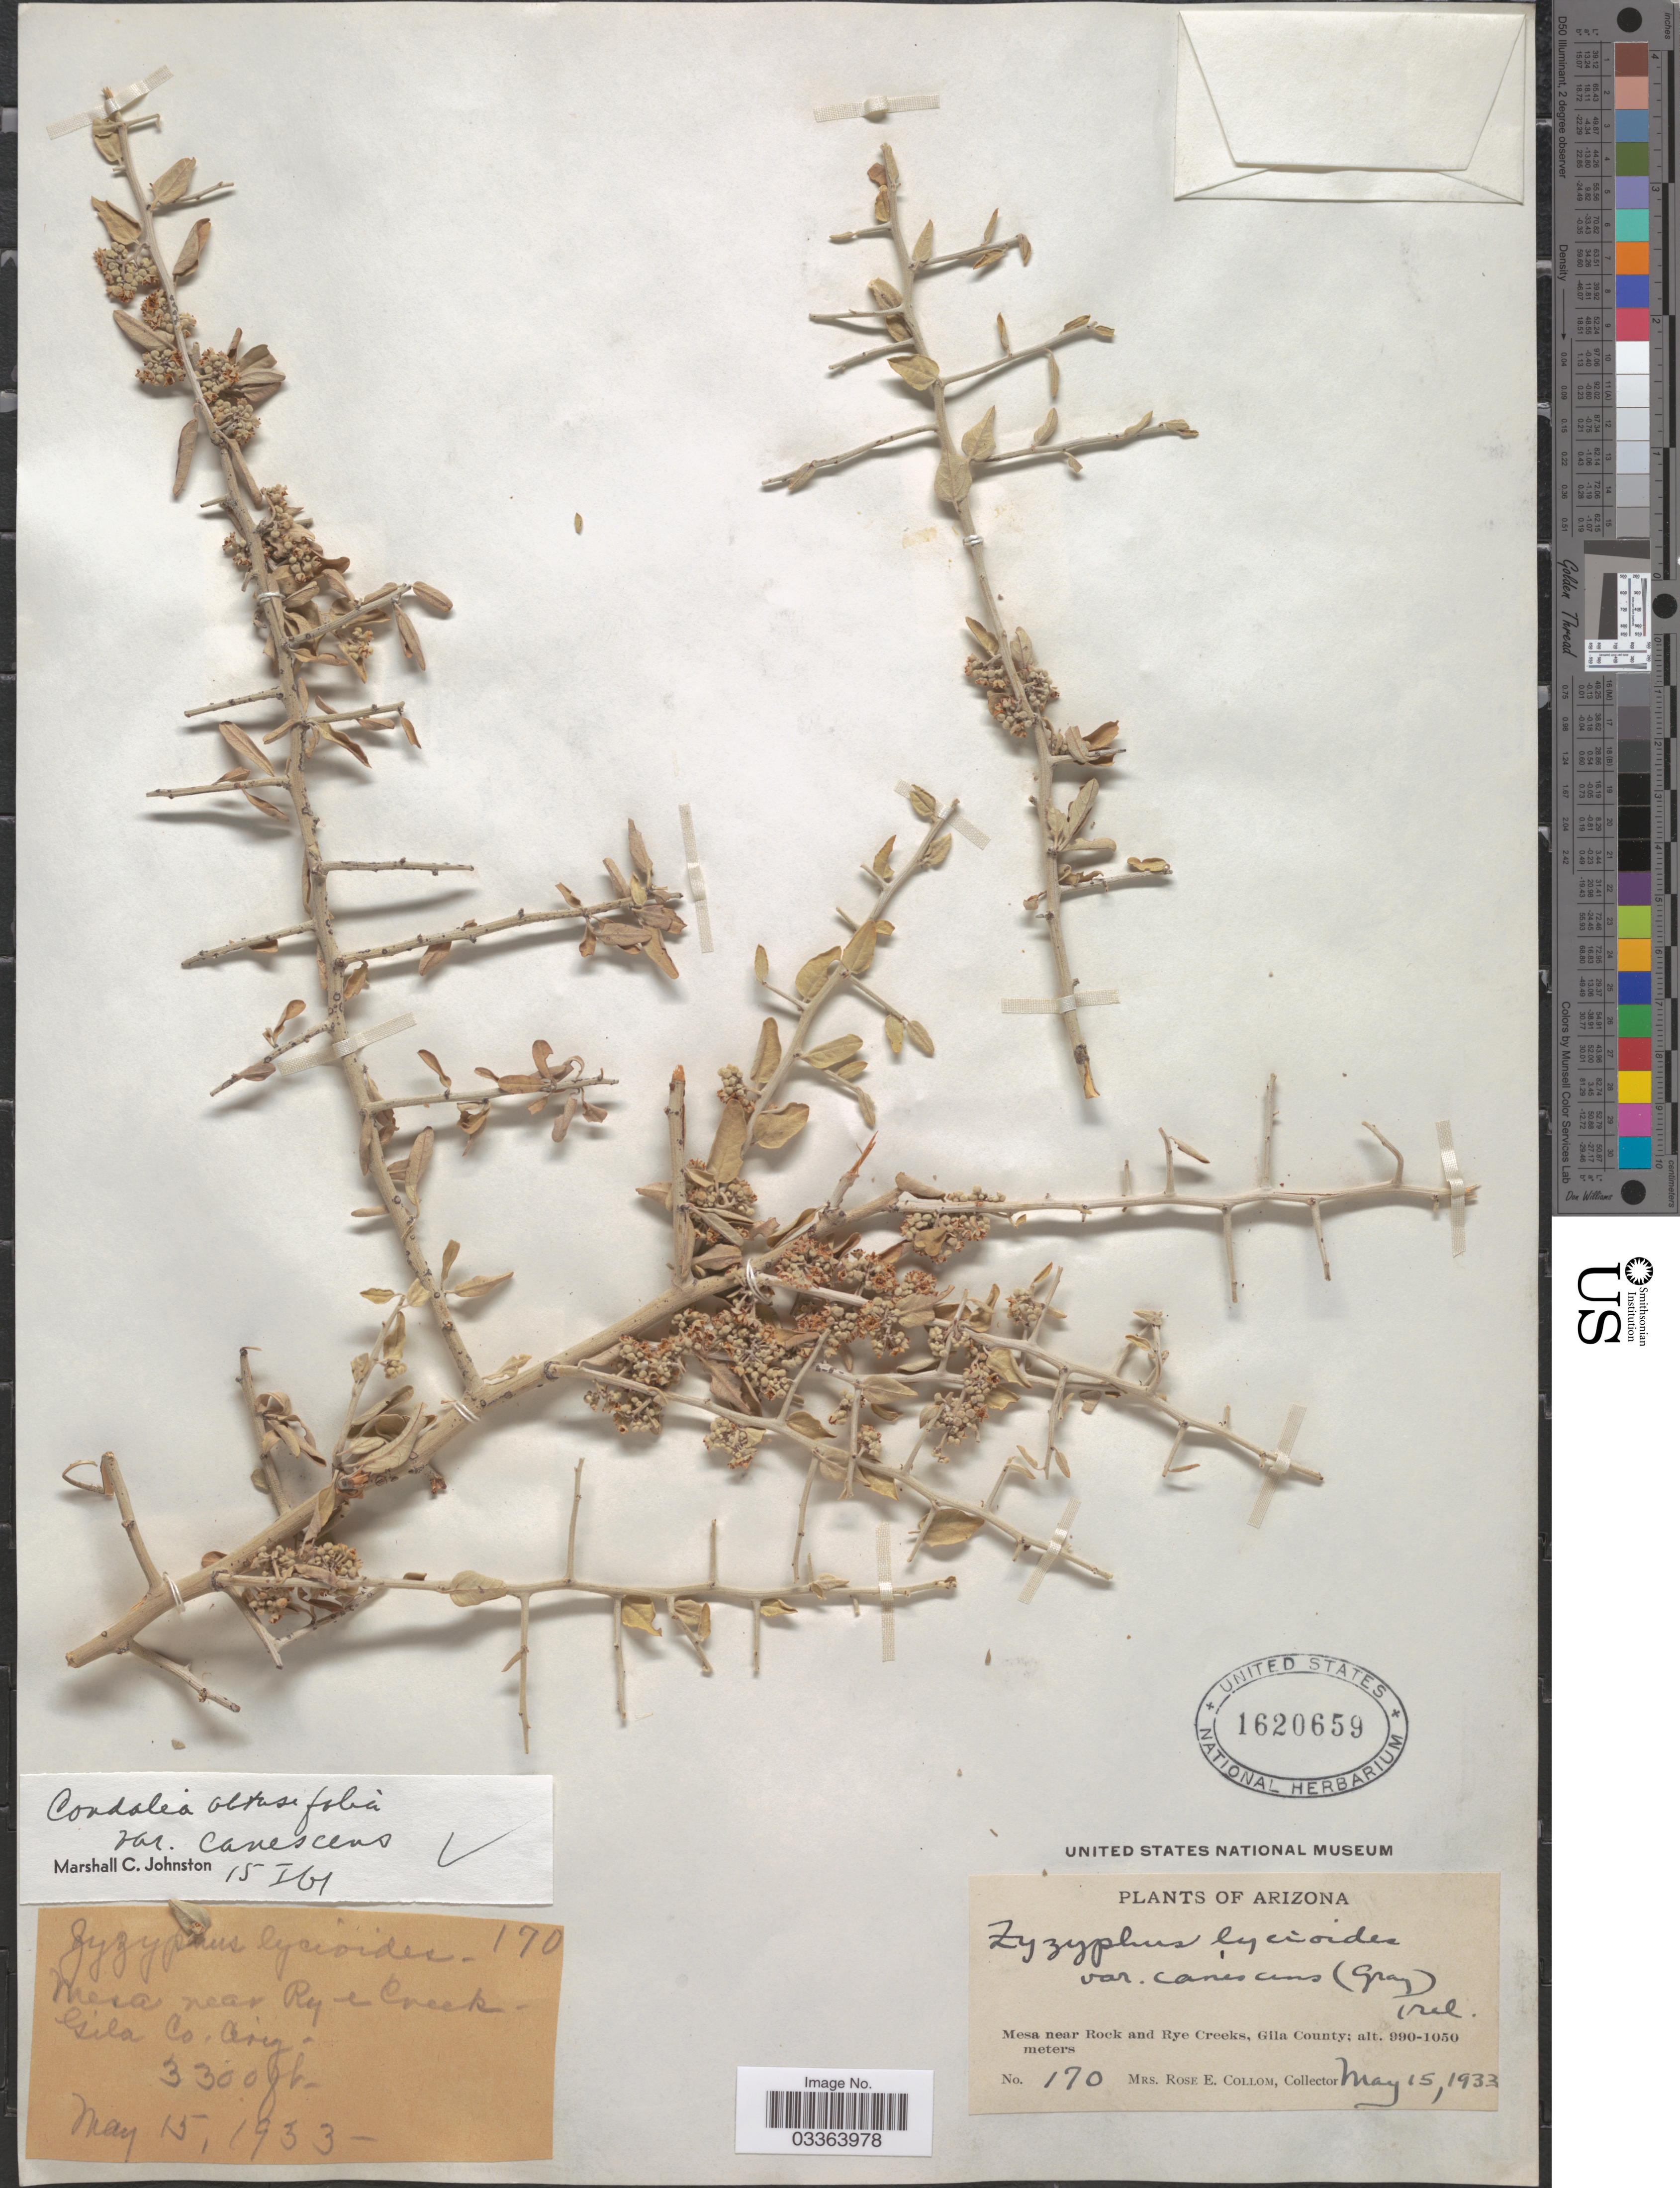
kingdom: Plantae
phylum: Tracheophyta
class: Magnoliopsida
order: Rosales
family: Rhamnaceae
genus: Sarcomphalus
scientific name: Sarcomphalus obtusifolius var. canescens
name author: (A. Gray) Hauenschild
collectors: R. E. Collom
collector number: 170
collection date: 1933-05-15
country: United States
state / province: Arizona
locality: Mesa near Rock and Rye Creeks, Gila County.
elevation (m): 1006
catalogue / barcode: US 1620659